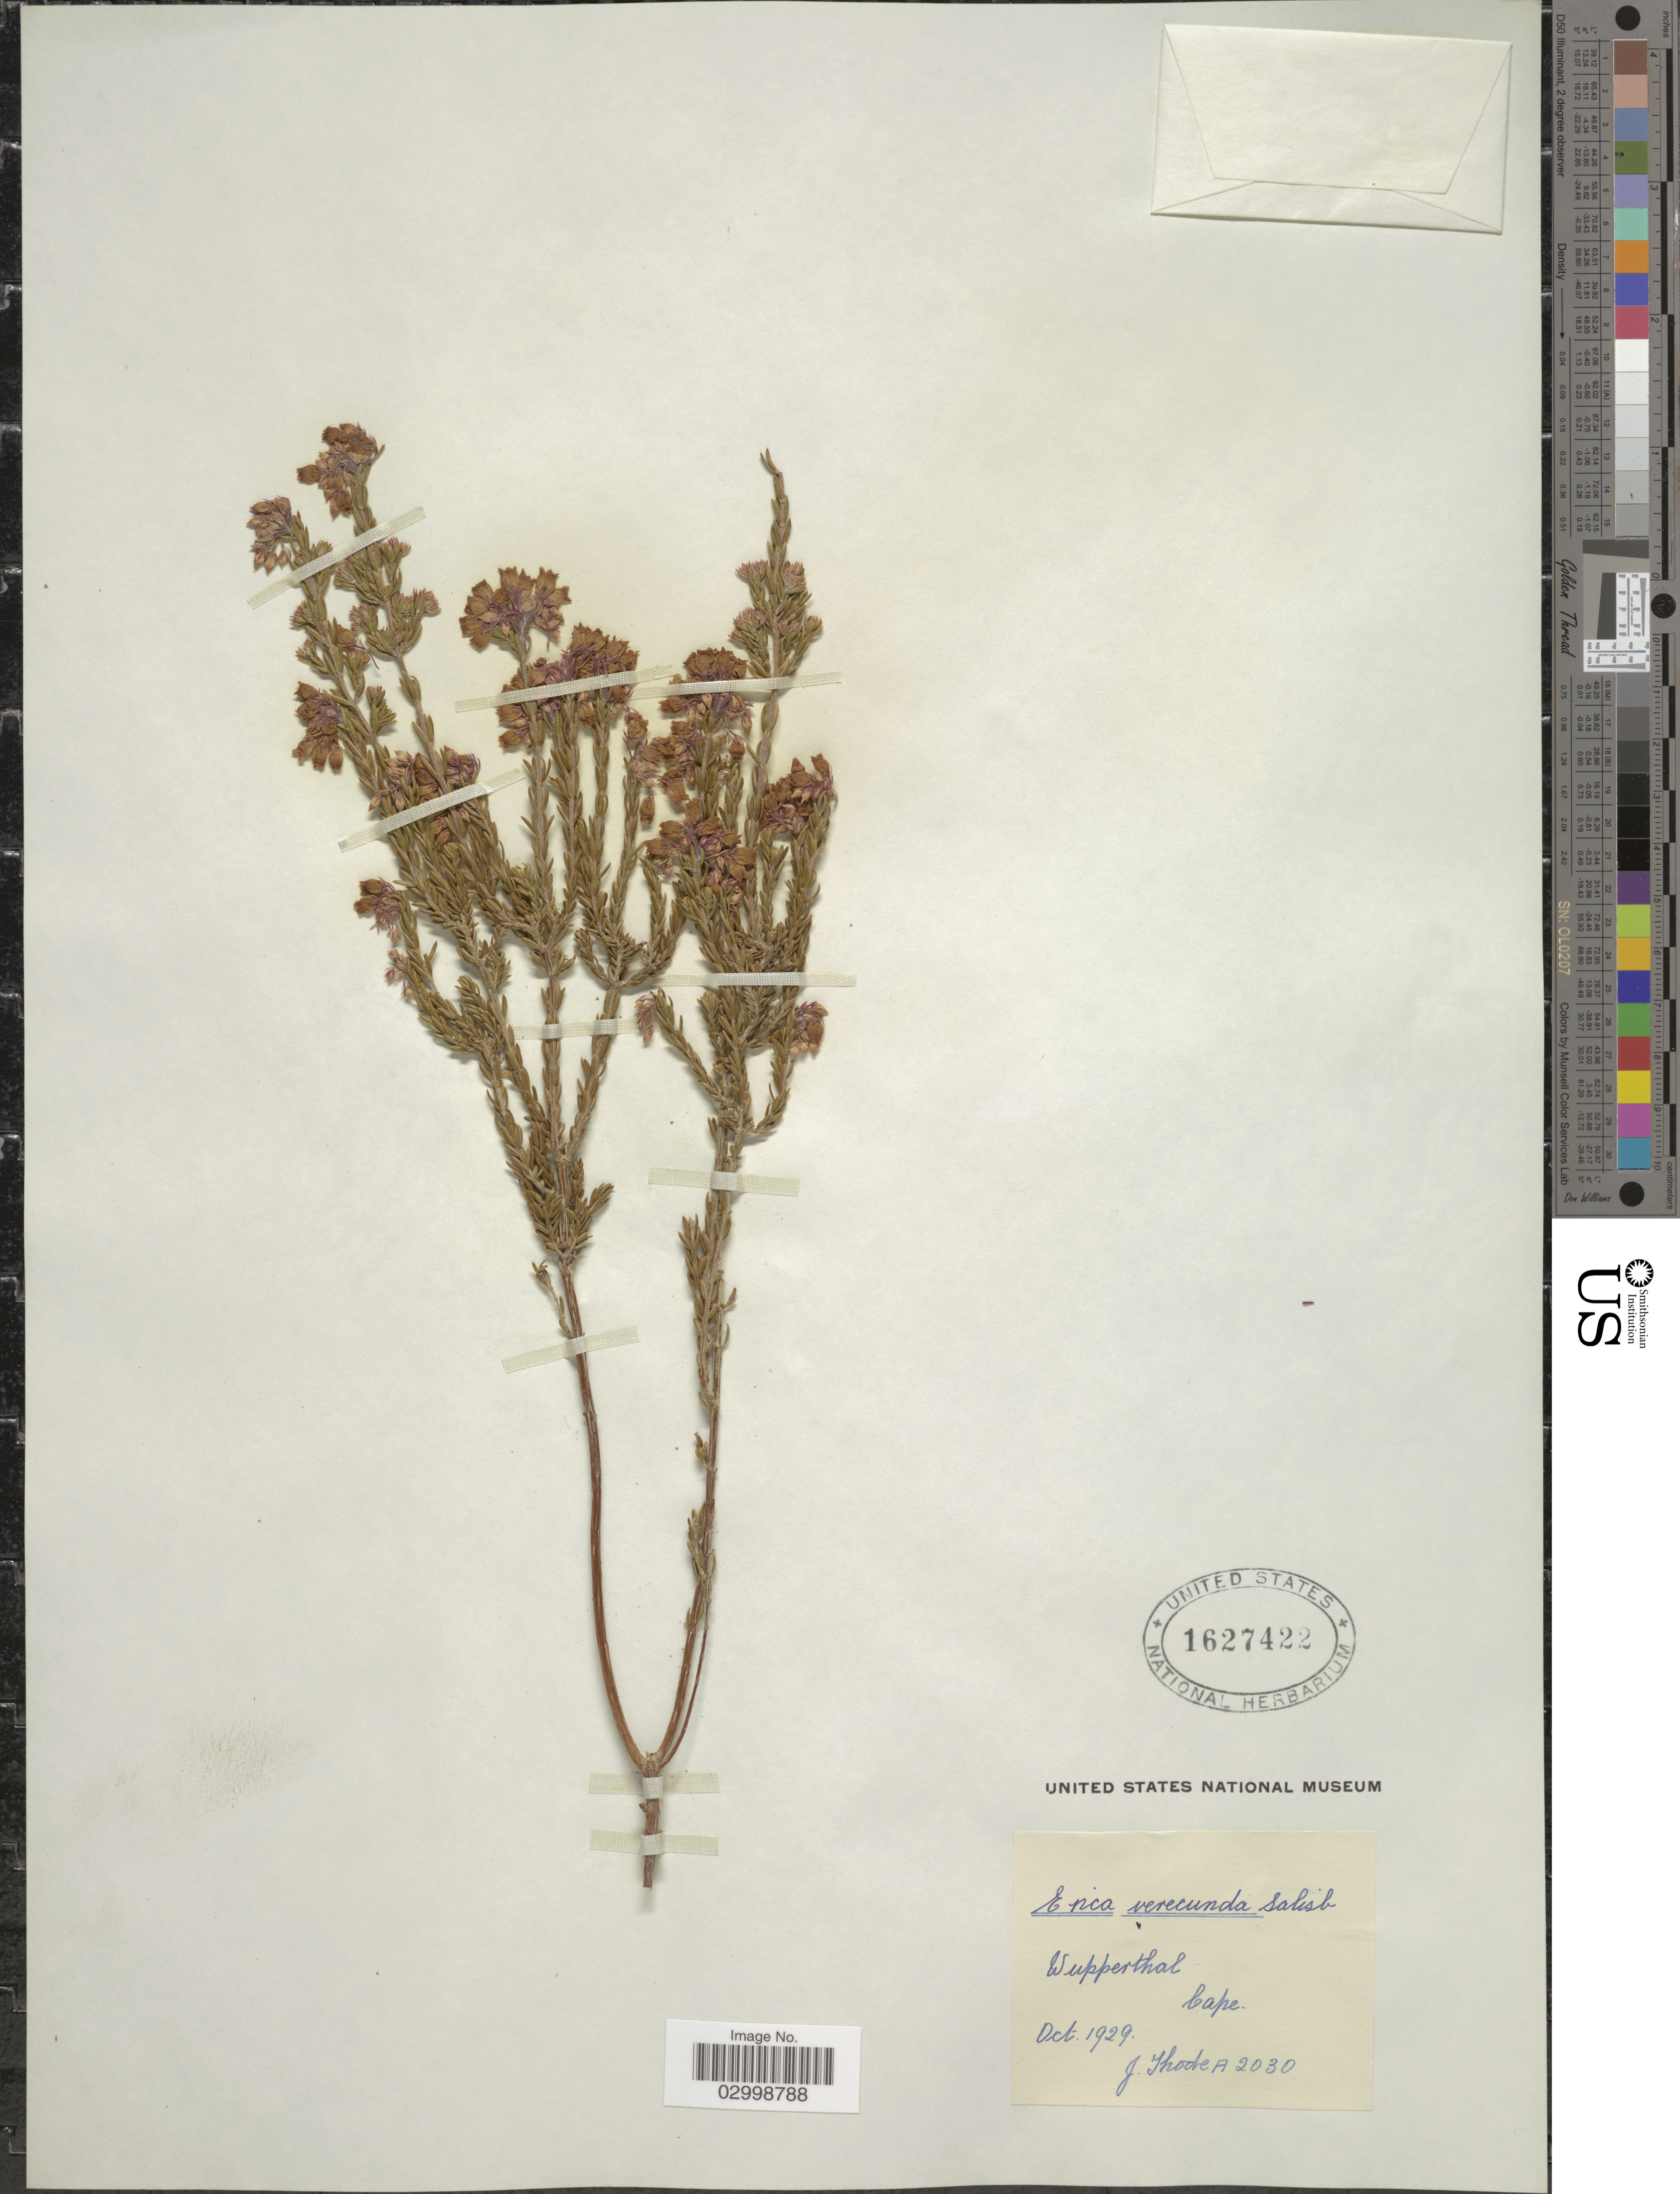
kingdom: Plantae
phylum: Tracheophyta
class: Magnoliopsida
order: Ericales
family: Ericaceae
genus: Erica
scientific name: Erica verecunda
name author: Salisb.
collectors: J. Thode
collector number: A2030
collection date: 1929-10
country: South Africa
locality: Wupperthal. Cape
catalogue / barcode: US 1627422